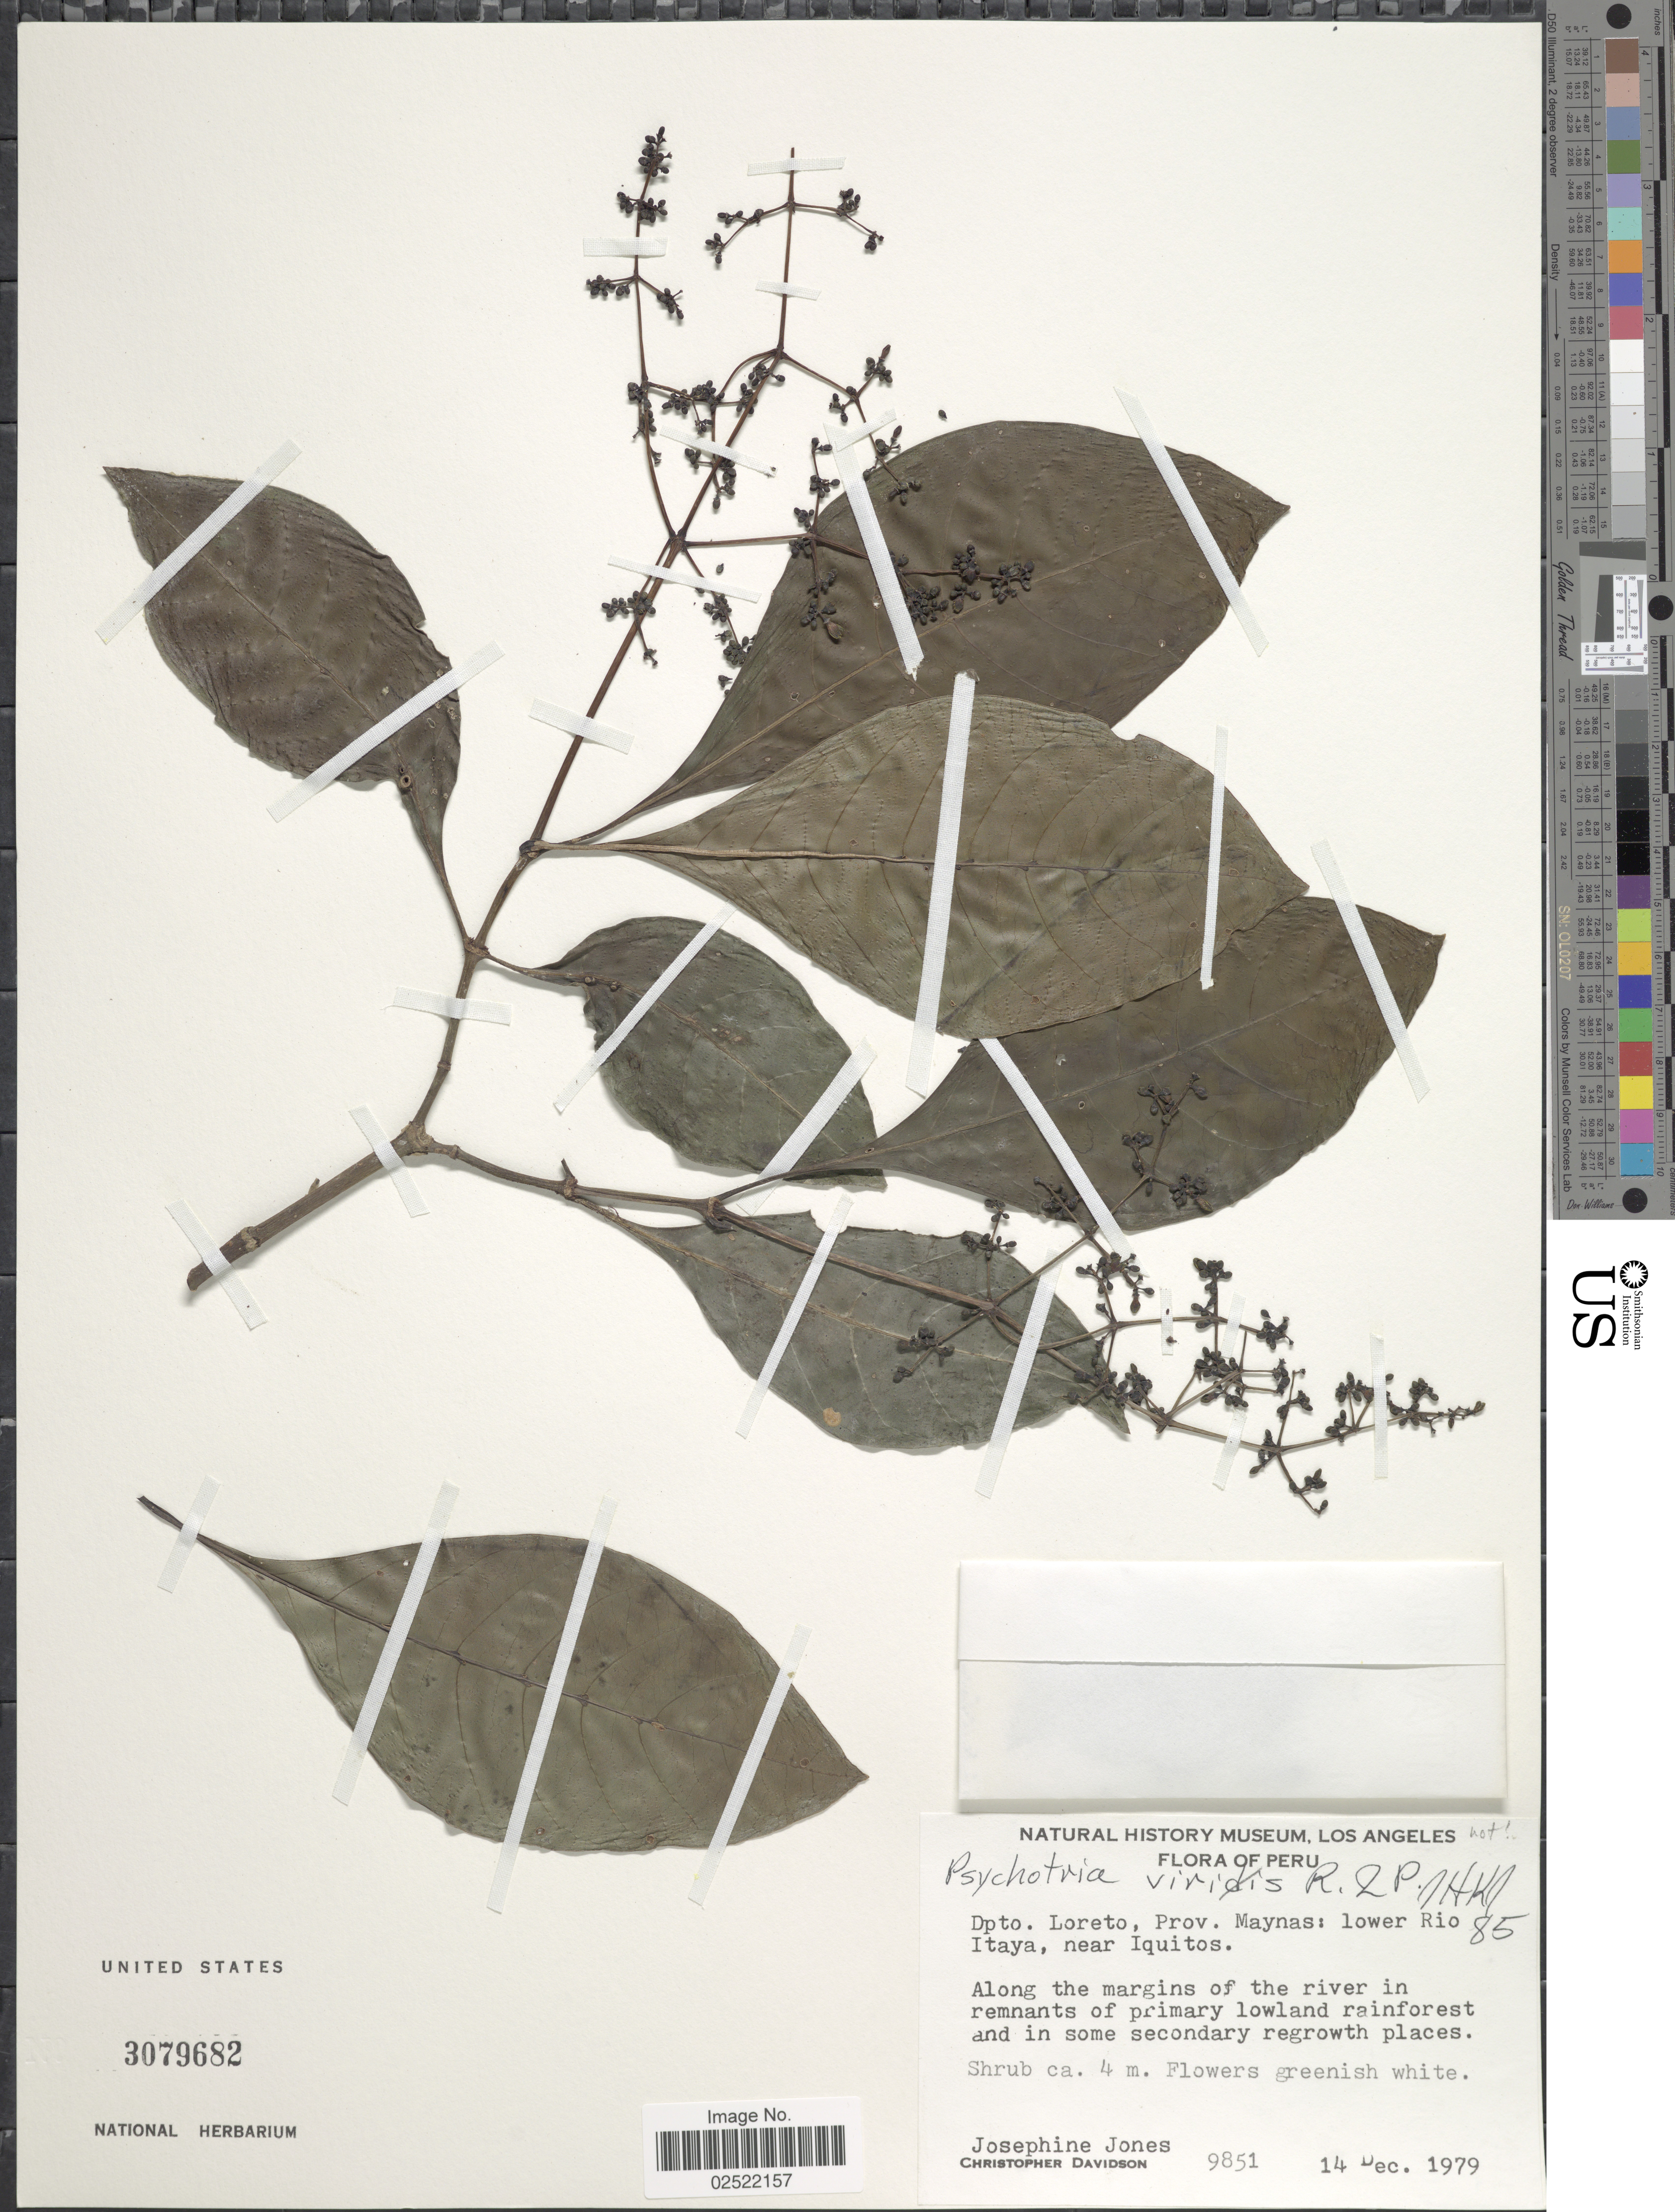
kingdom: Plantae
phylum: Tracheophyta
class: Magnoliopsida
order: Gentianales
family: Rubiaceae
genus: Psychotria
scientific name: Psychotria sp.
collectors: J. Jones & C. Davidson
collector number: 9851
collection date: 1979-12-14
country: Peru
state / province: Loreto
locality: Dpto. Loreto, Prov. Maynas: lower Rio Itaya, near Iquitos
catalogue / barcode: US 3079682